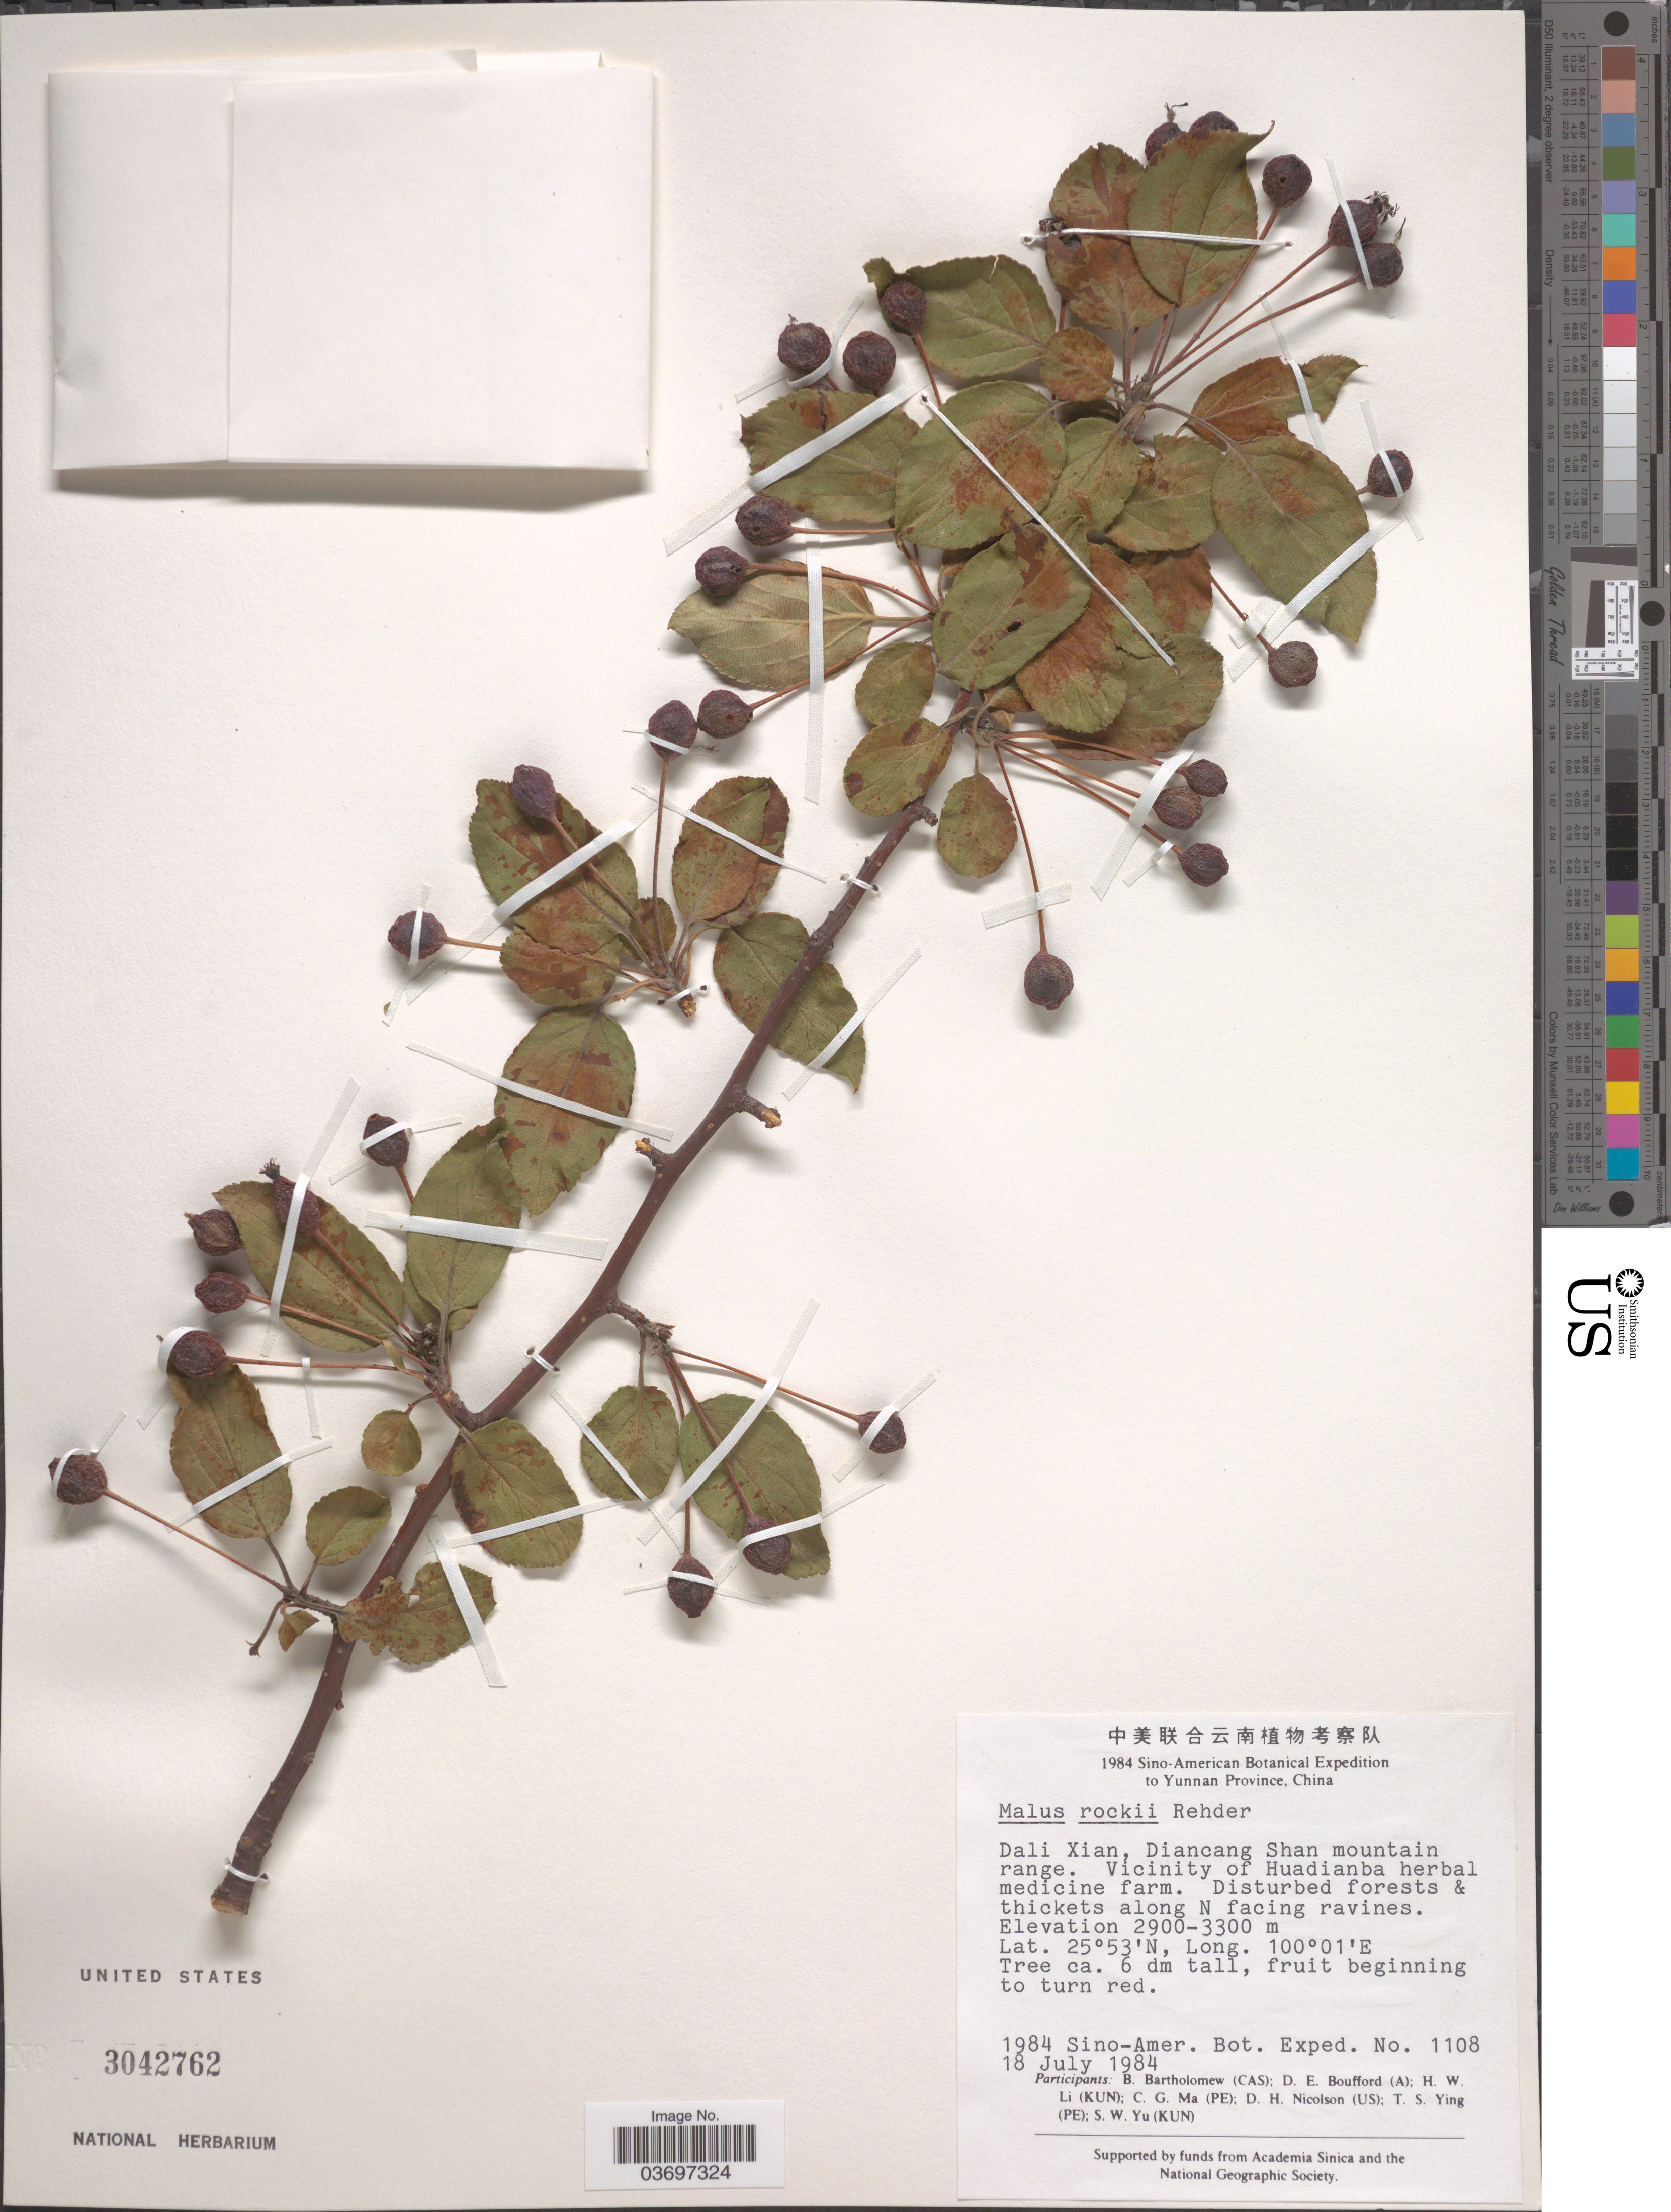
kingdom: Plantae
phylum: Tracheophyta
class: Magnoliopsida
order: Rosales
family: Rosaceae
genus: Malus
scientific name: Malus rockii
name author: Rehder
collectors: Sino-Amer. Bot. Exped. 1984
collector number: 1108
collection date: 1984-07-18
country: China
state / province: Yunnan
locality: Yunnan Province. Dali Xian, Diancang Shan mountain range. Vicinity of Huadianba herbal medicine farm.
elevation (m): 2900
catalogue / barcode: US 3042762